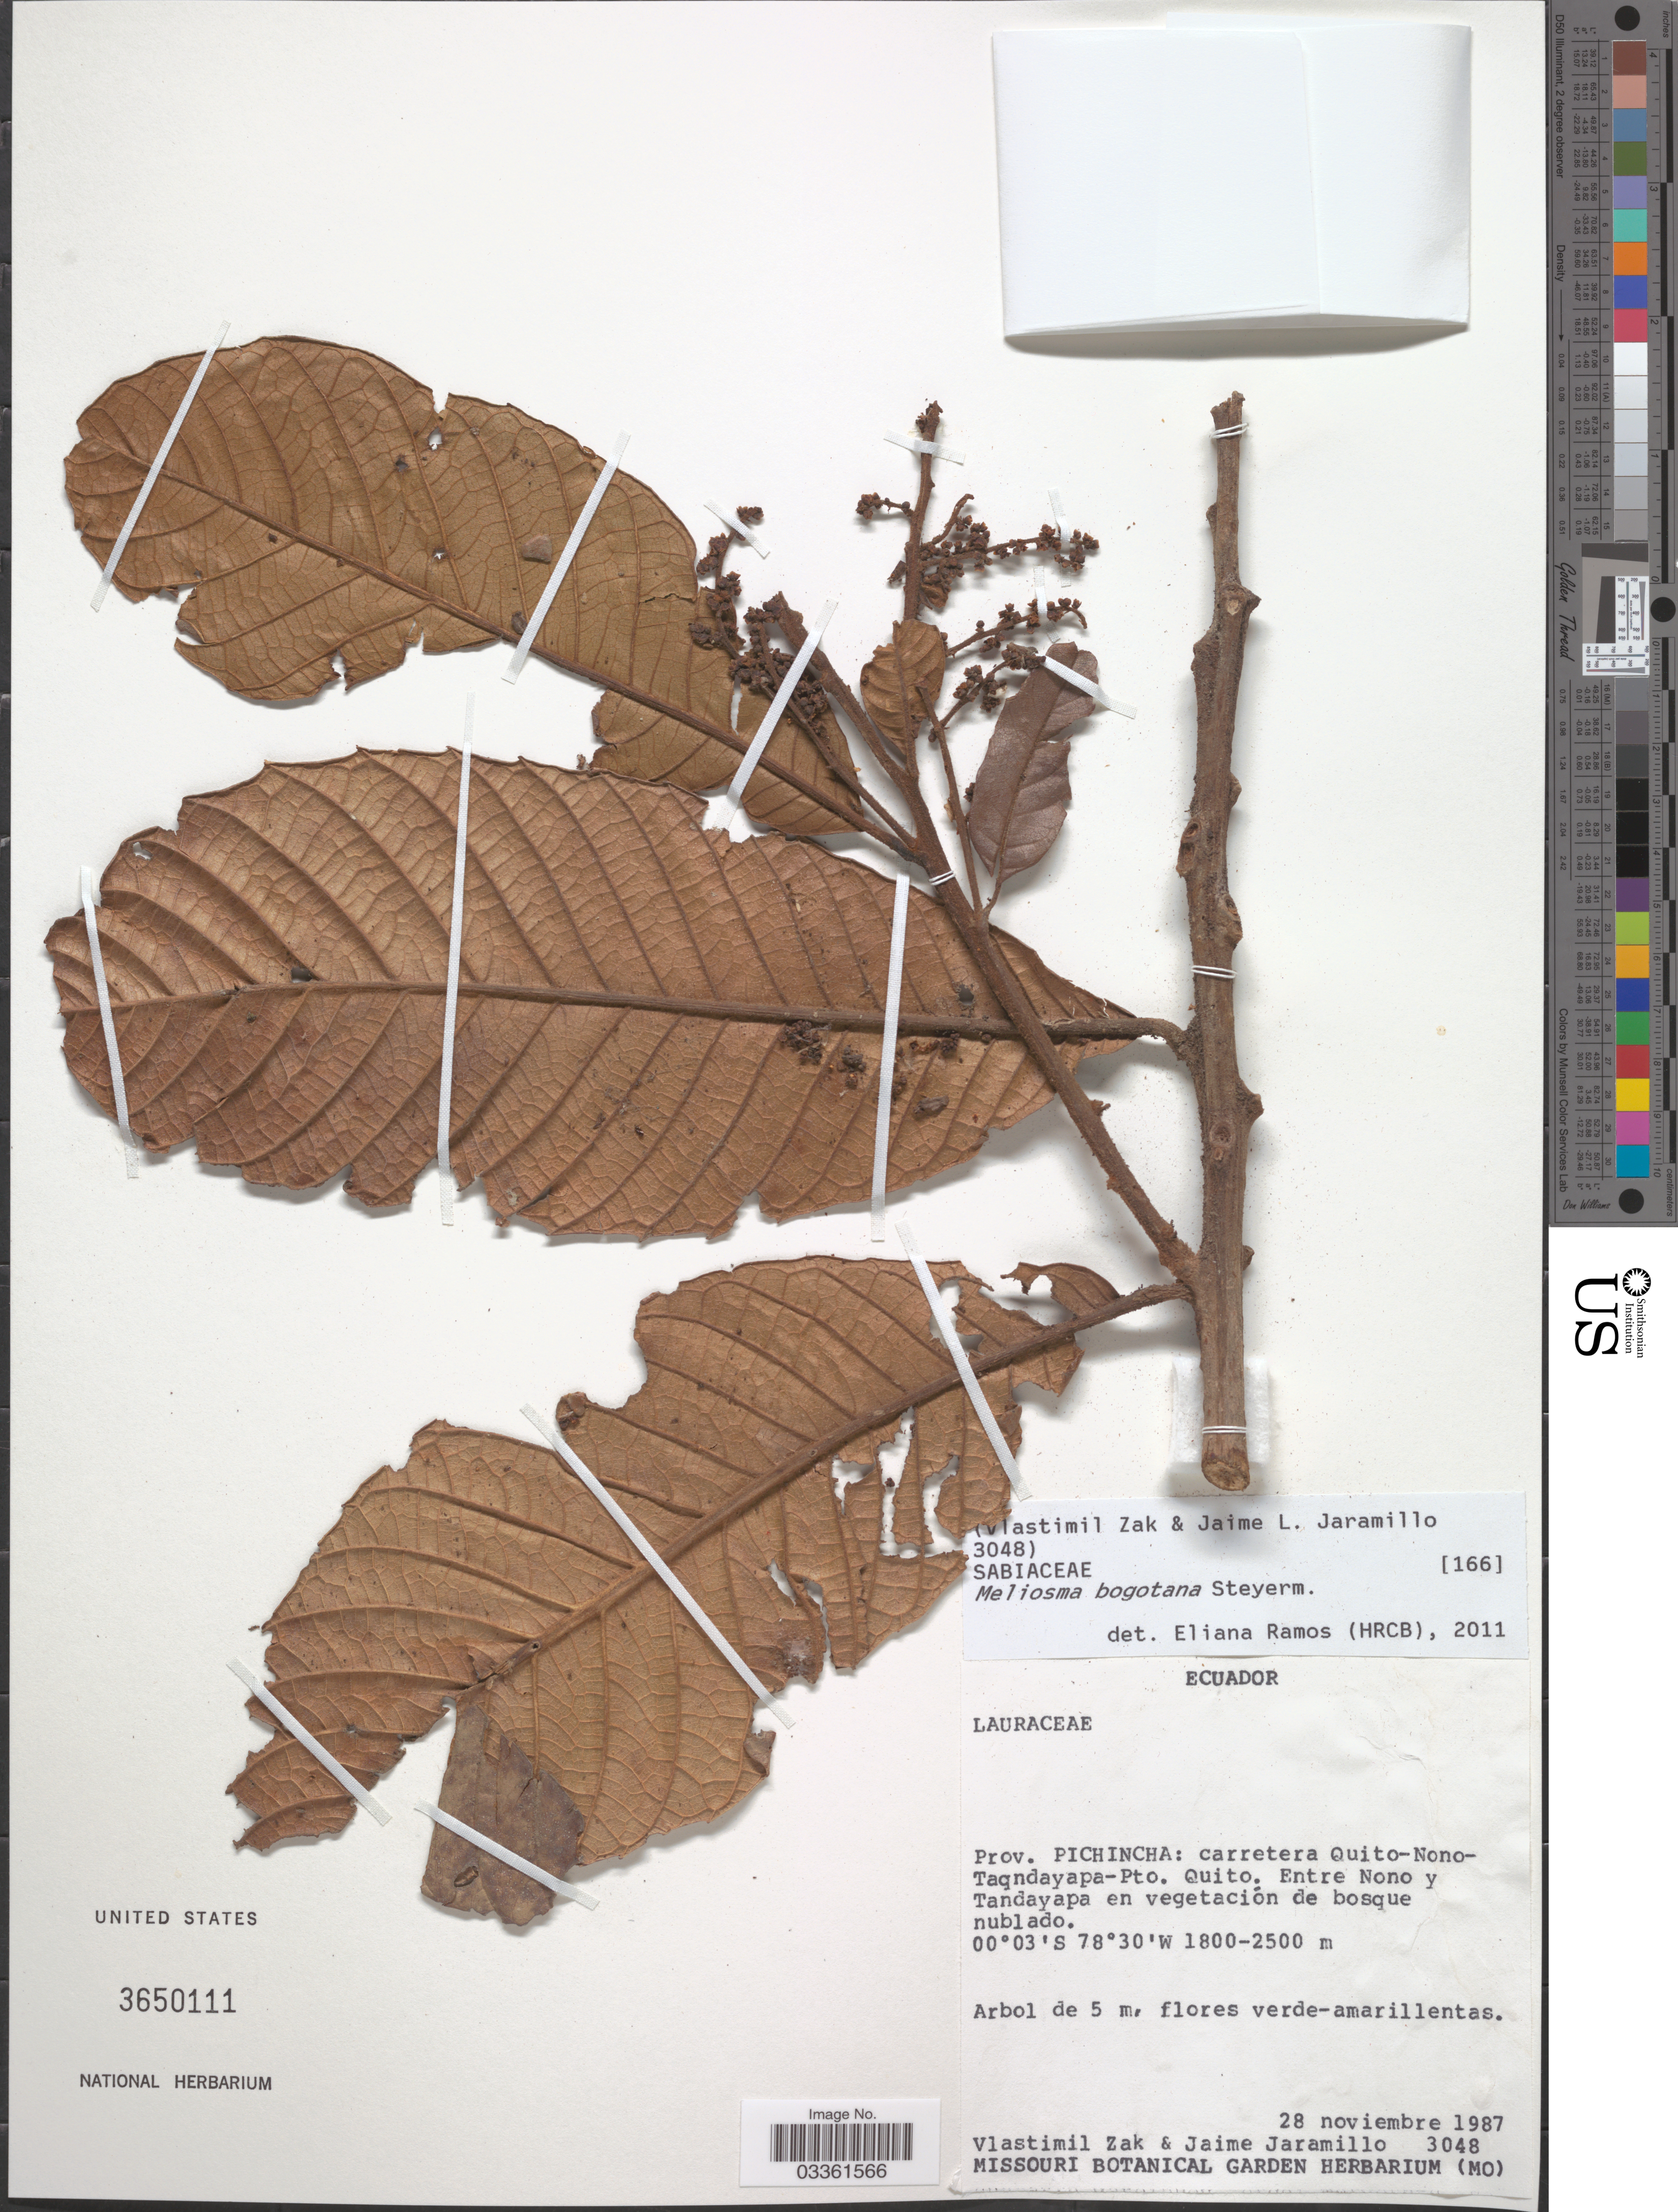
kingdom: Plantae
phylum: Tracheophyta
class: Magnoliopsida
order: Proteales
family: Sabiaceae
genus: Meliosma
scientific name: Meliosma bogotana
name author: Steyerm.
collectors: V. Zak & J. Jaramillo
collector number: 3048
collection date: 1987-11-28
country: Ecuador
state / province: Pichincha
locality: Carretera Quito-Nono-Taqndayapa-Pto. Quito. Entre Nono y Tandayapa en vegetación de bosque nublado.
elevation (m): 1800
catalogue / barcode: US 3650111